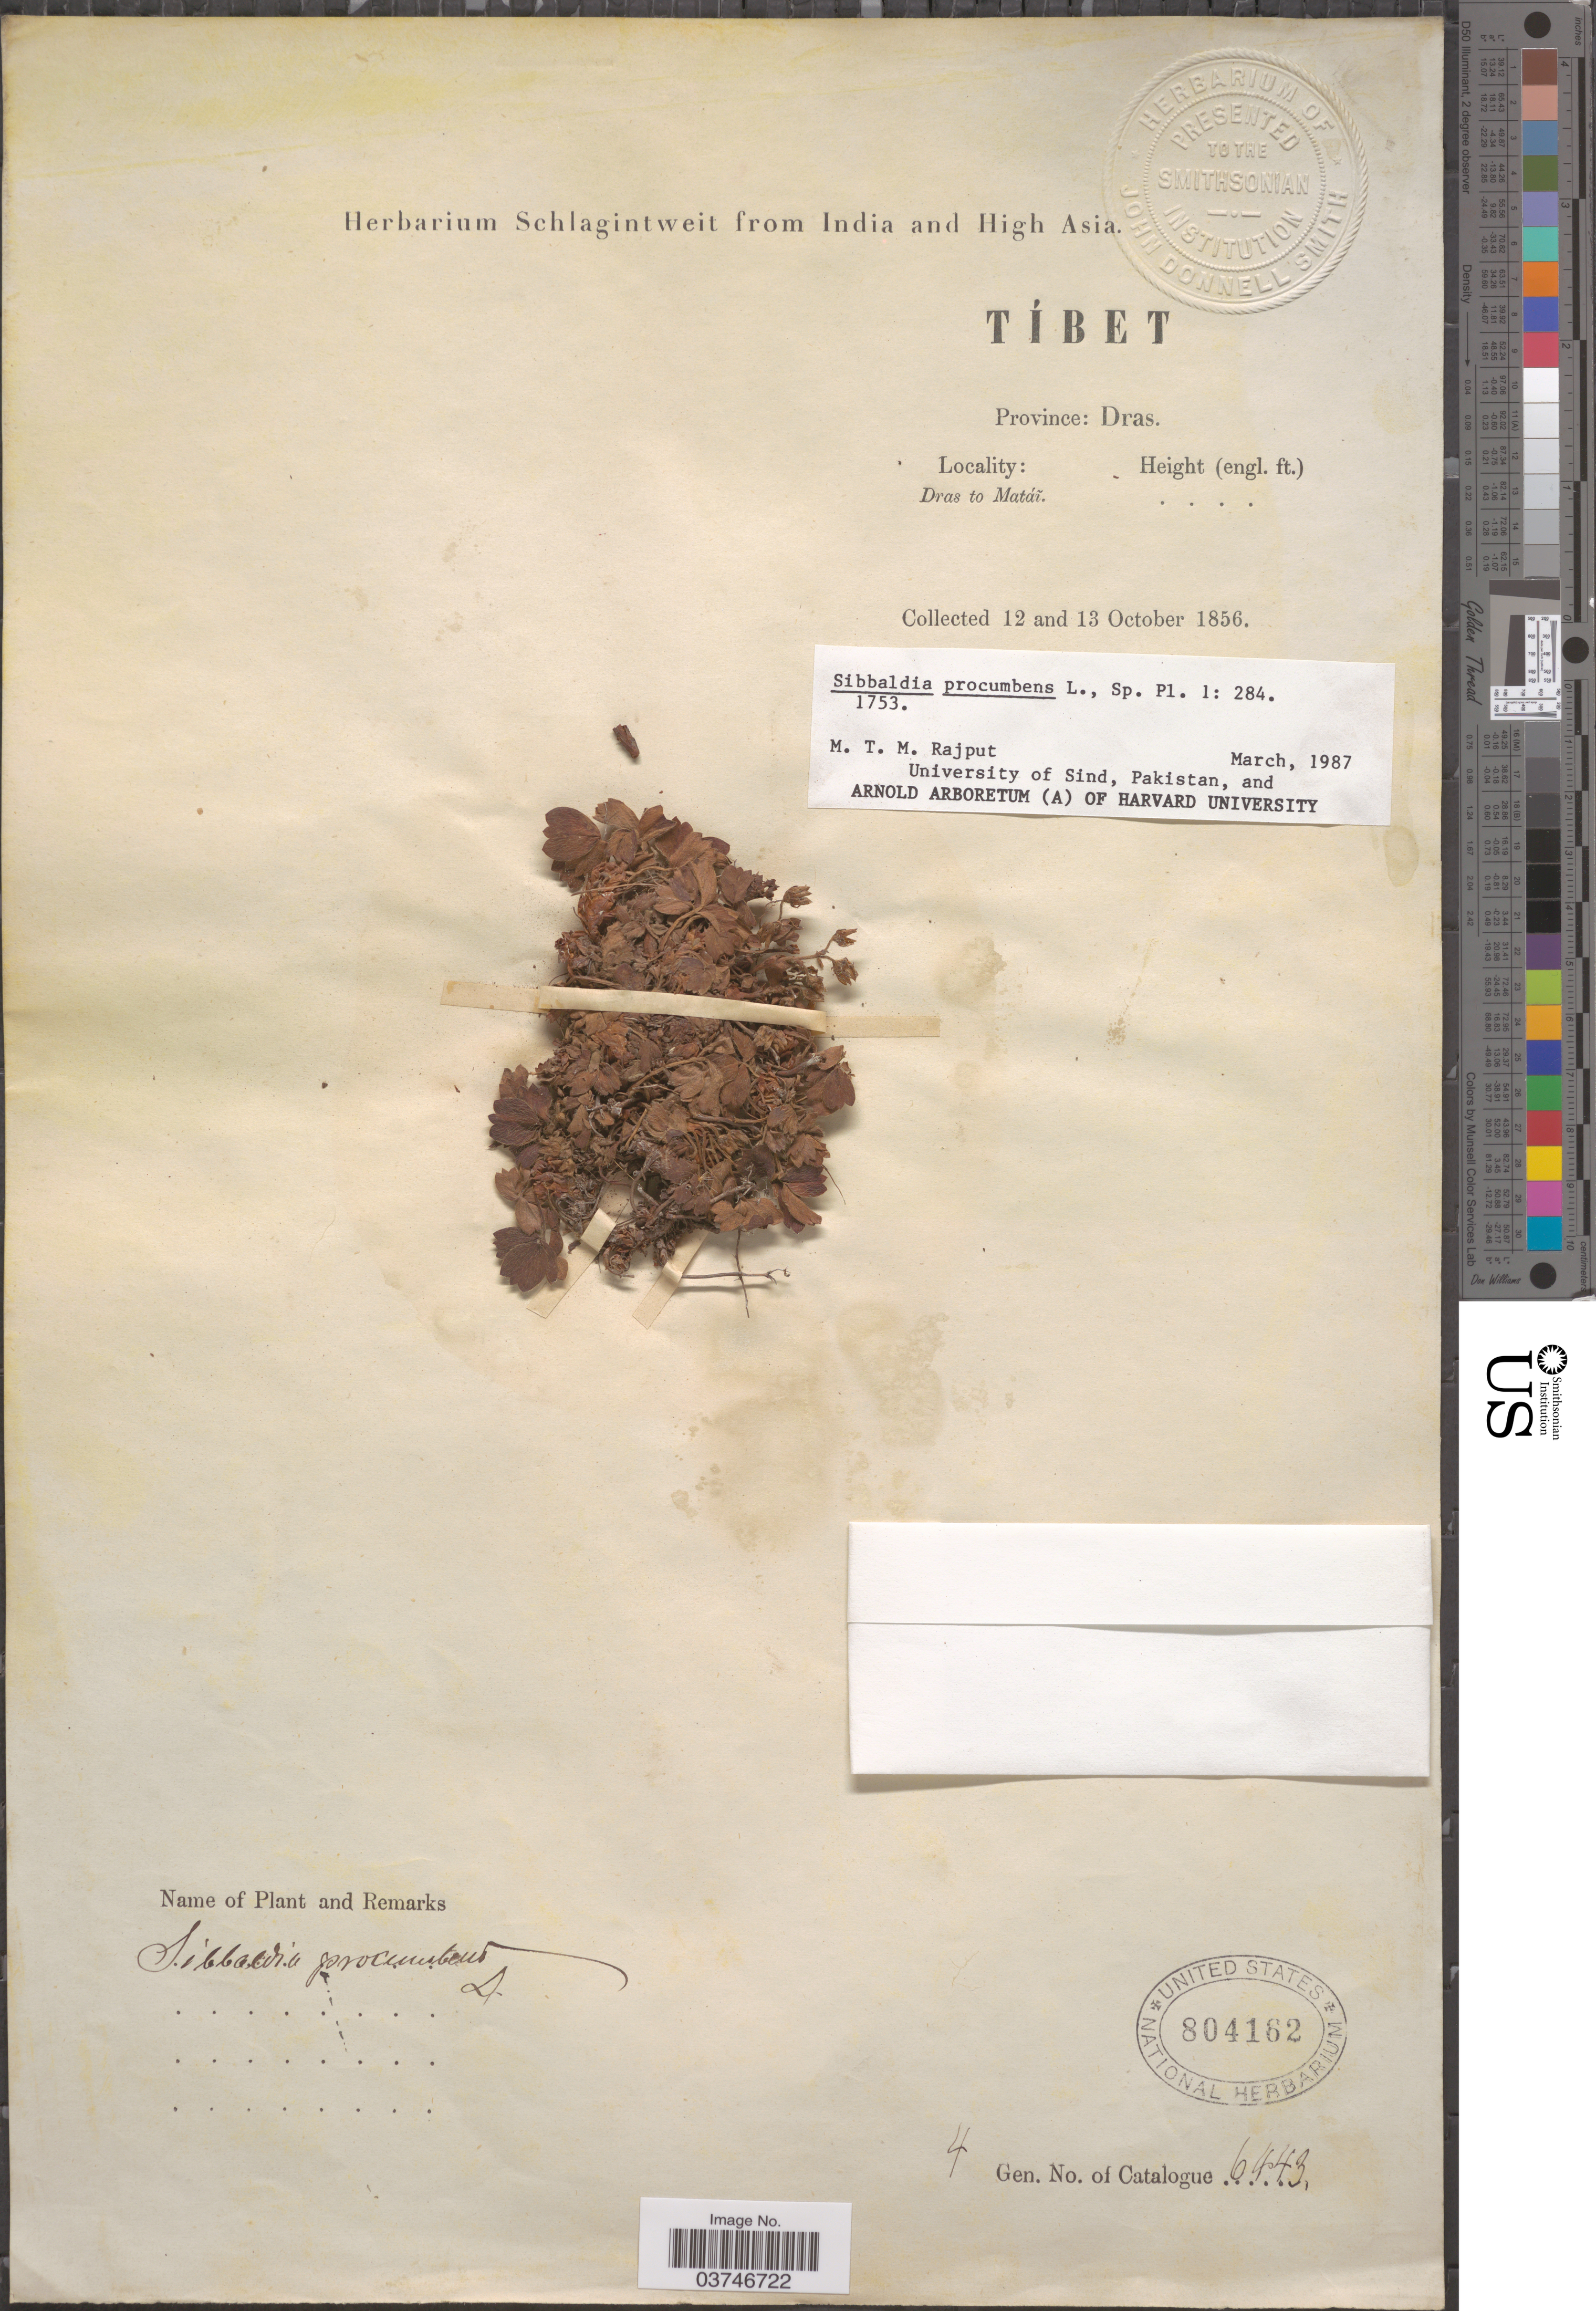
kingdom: Plantae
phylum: Tracheophyta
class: Magnoliopsida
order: Rosales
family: Rosaceae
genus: Sibbaldia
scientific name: Sibbaldia procumbens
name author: L.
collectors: ex herb. Schlagintweit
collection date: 1856-10-12/1856-10-13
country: China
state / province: Xizang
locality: Tíbet. Province: Dras. Dras to Matáĩ.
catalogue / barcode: US 804162